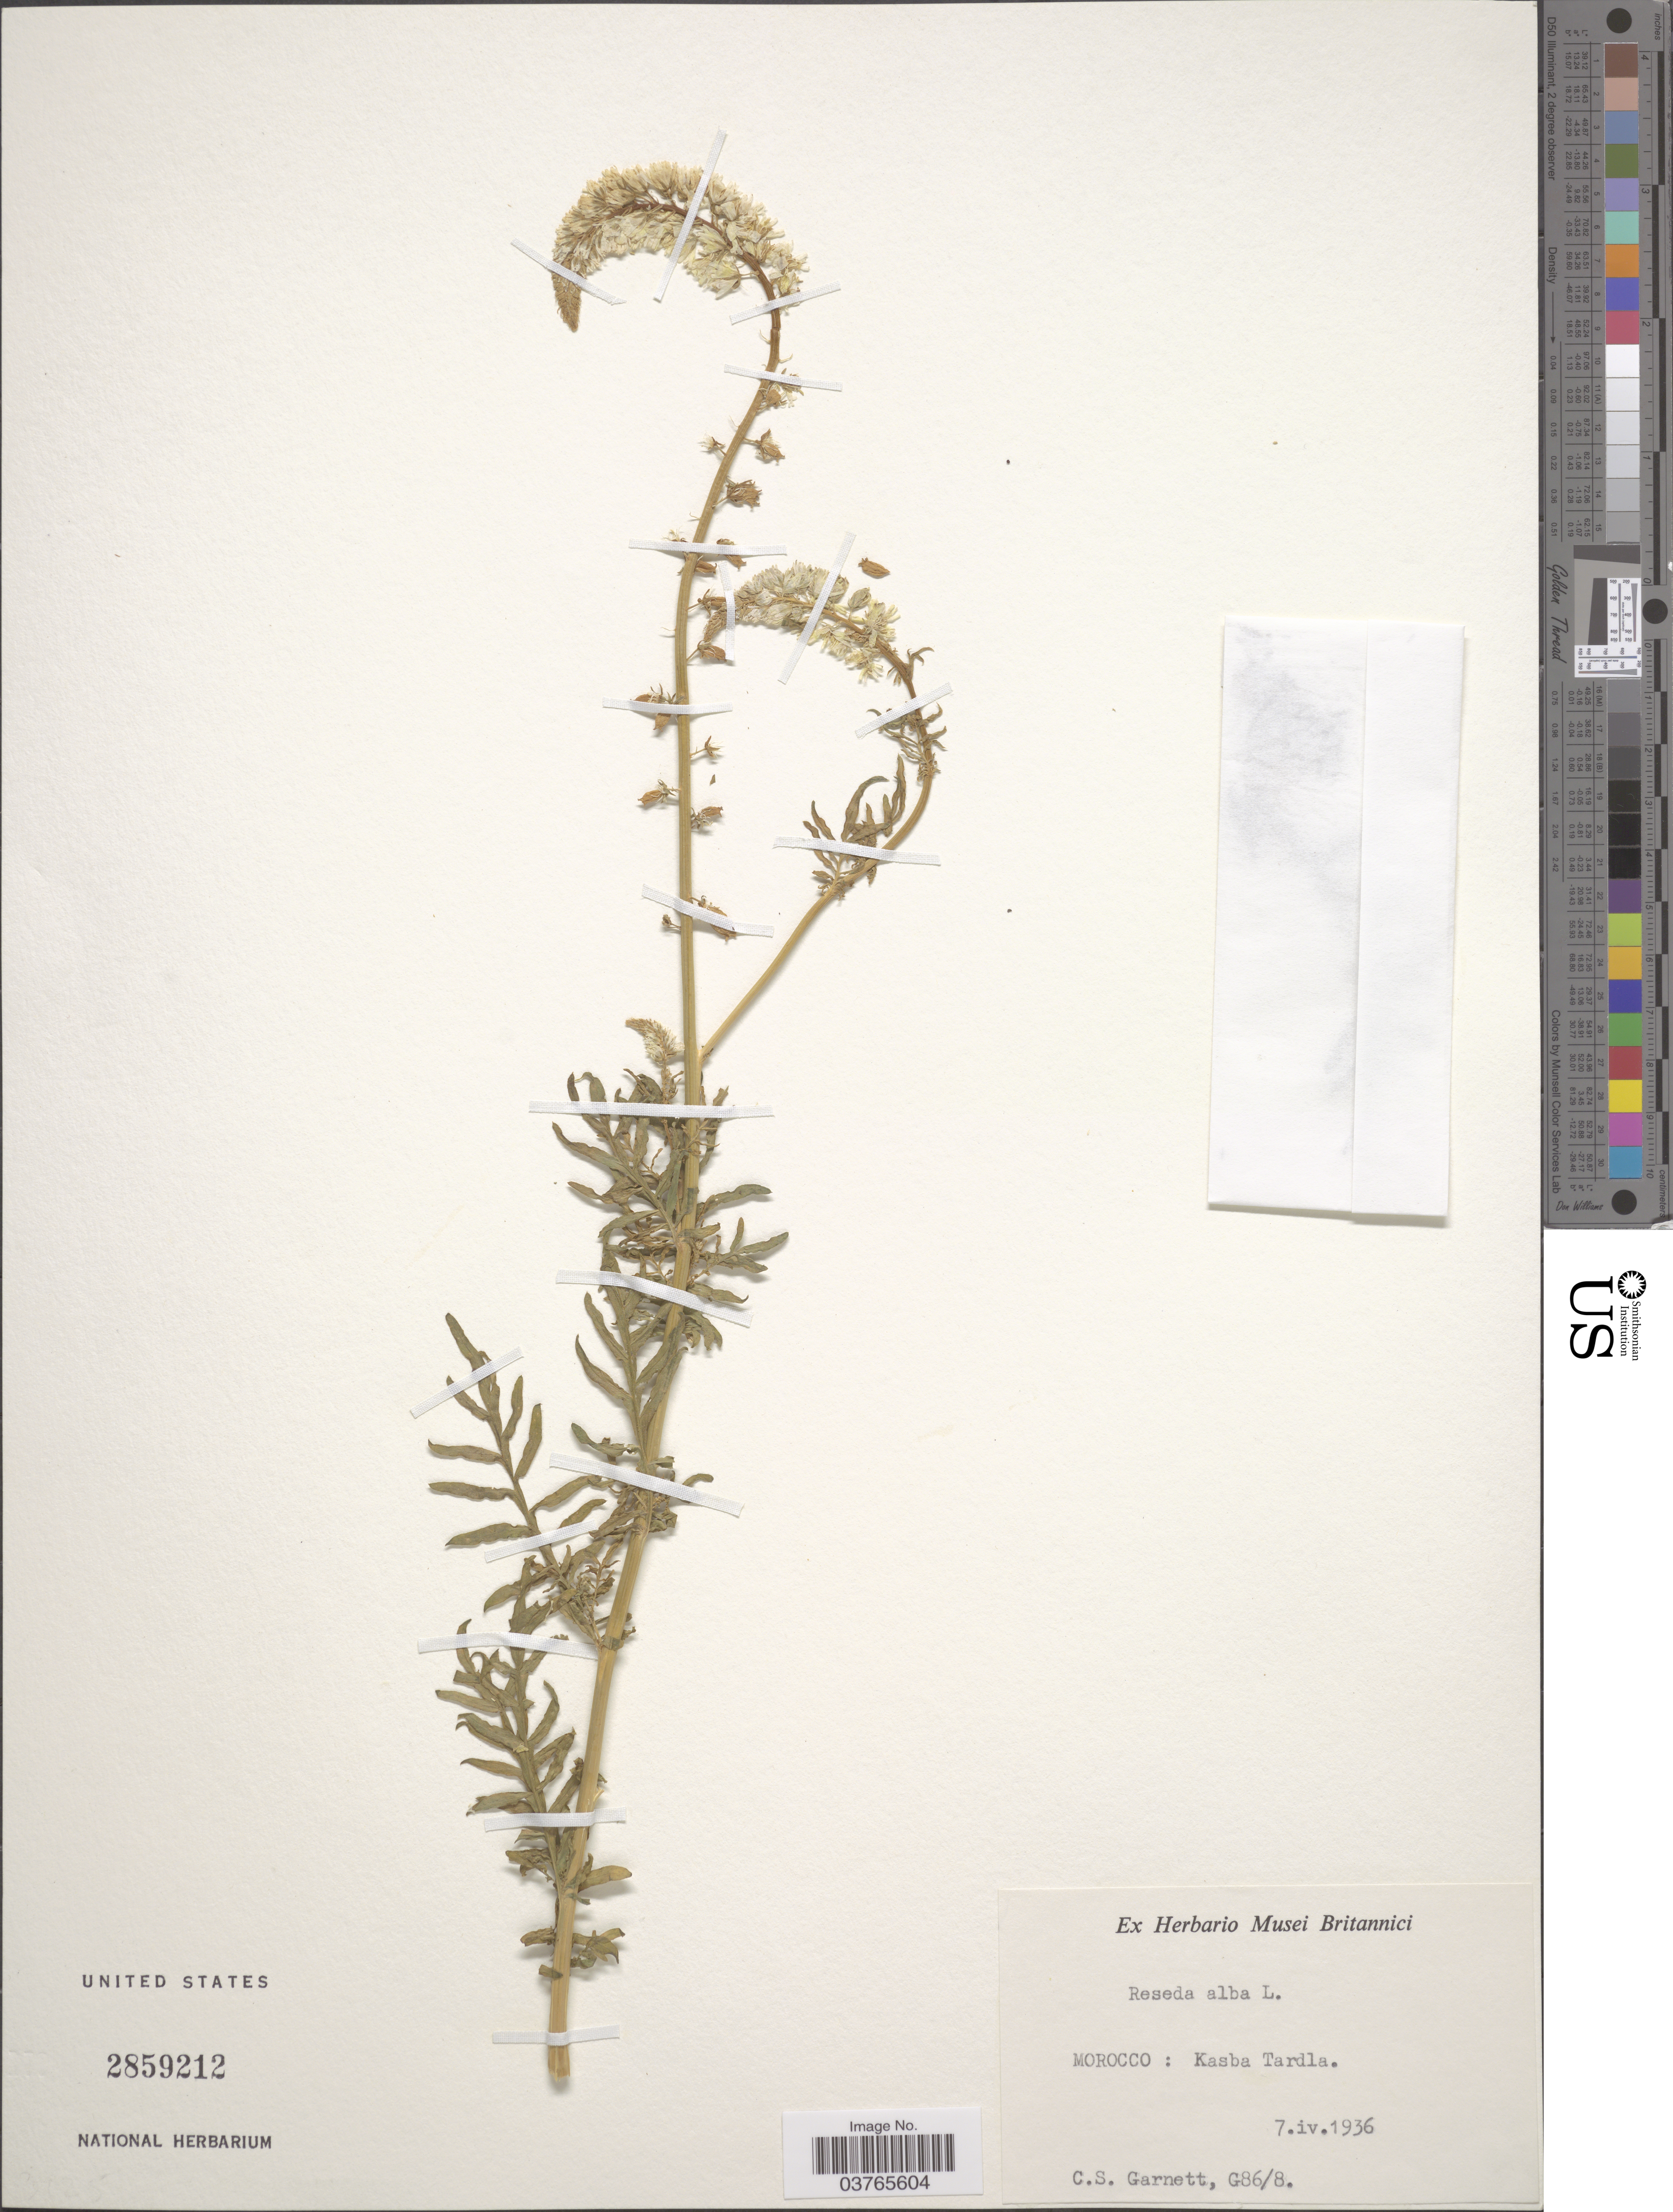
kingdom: Plantae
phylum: Tracheophyta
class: Magnoliopsida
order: Brassicales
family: Resedaceae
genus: Reseda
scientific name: Reseda alba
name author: L.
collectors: C. Garnett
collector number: G86/8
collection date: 1936-04-07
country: Morocco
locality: Kasba Tardla.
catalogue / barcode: US 2859212